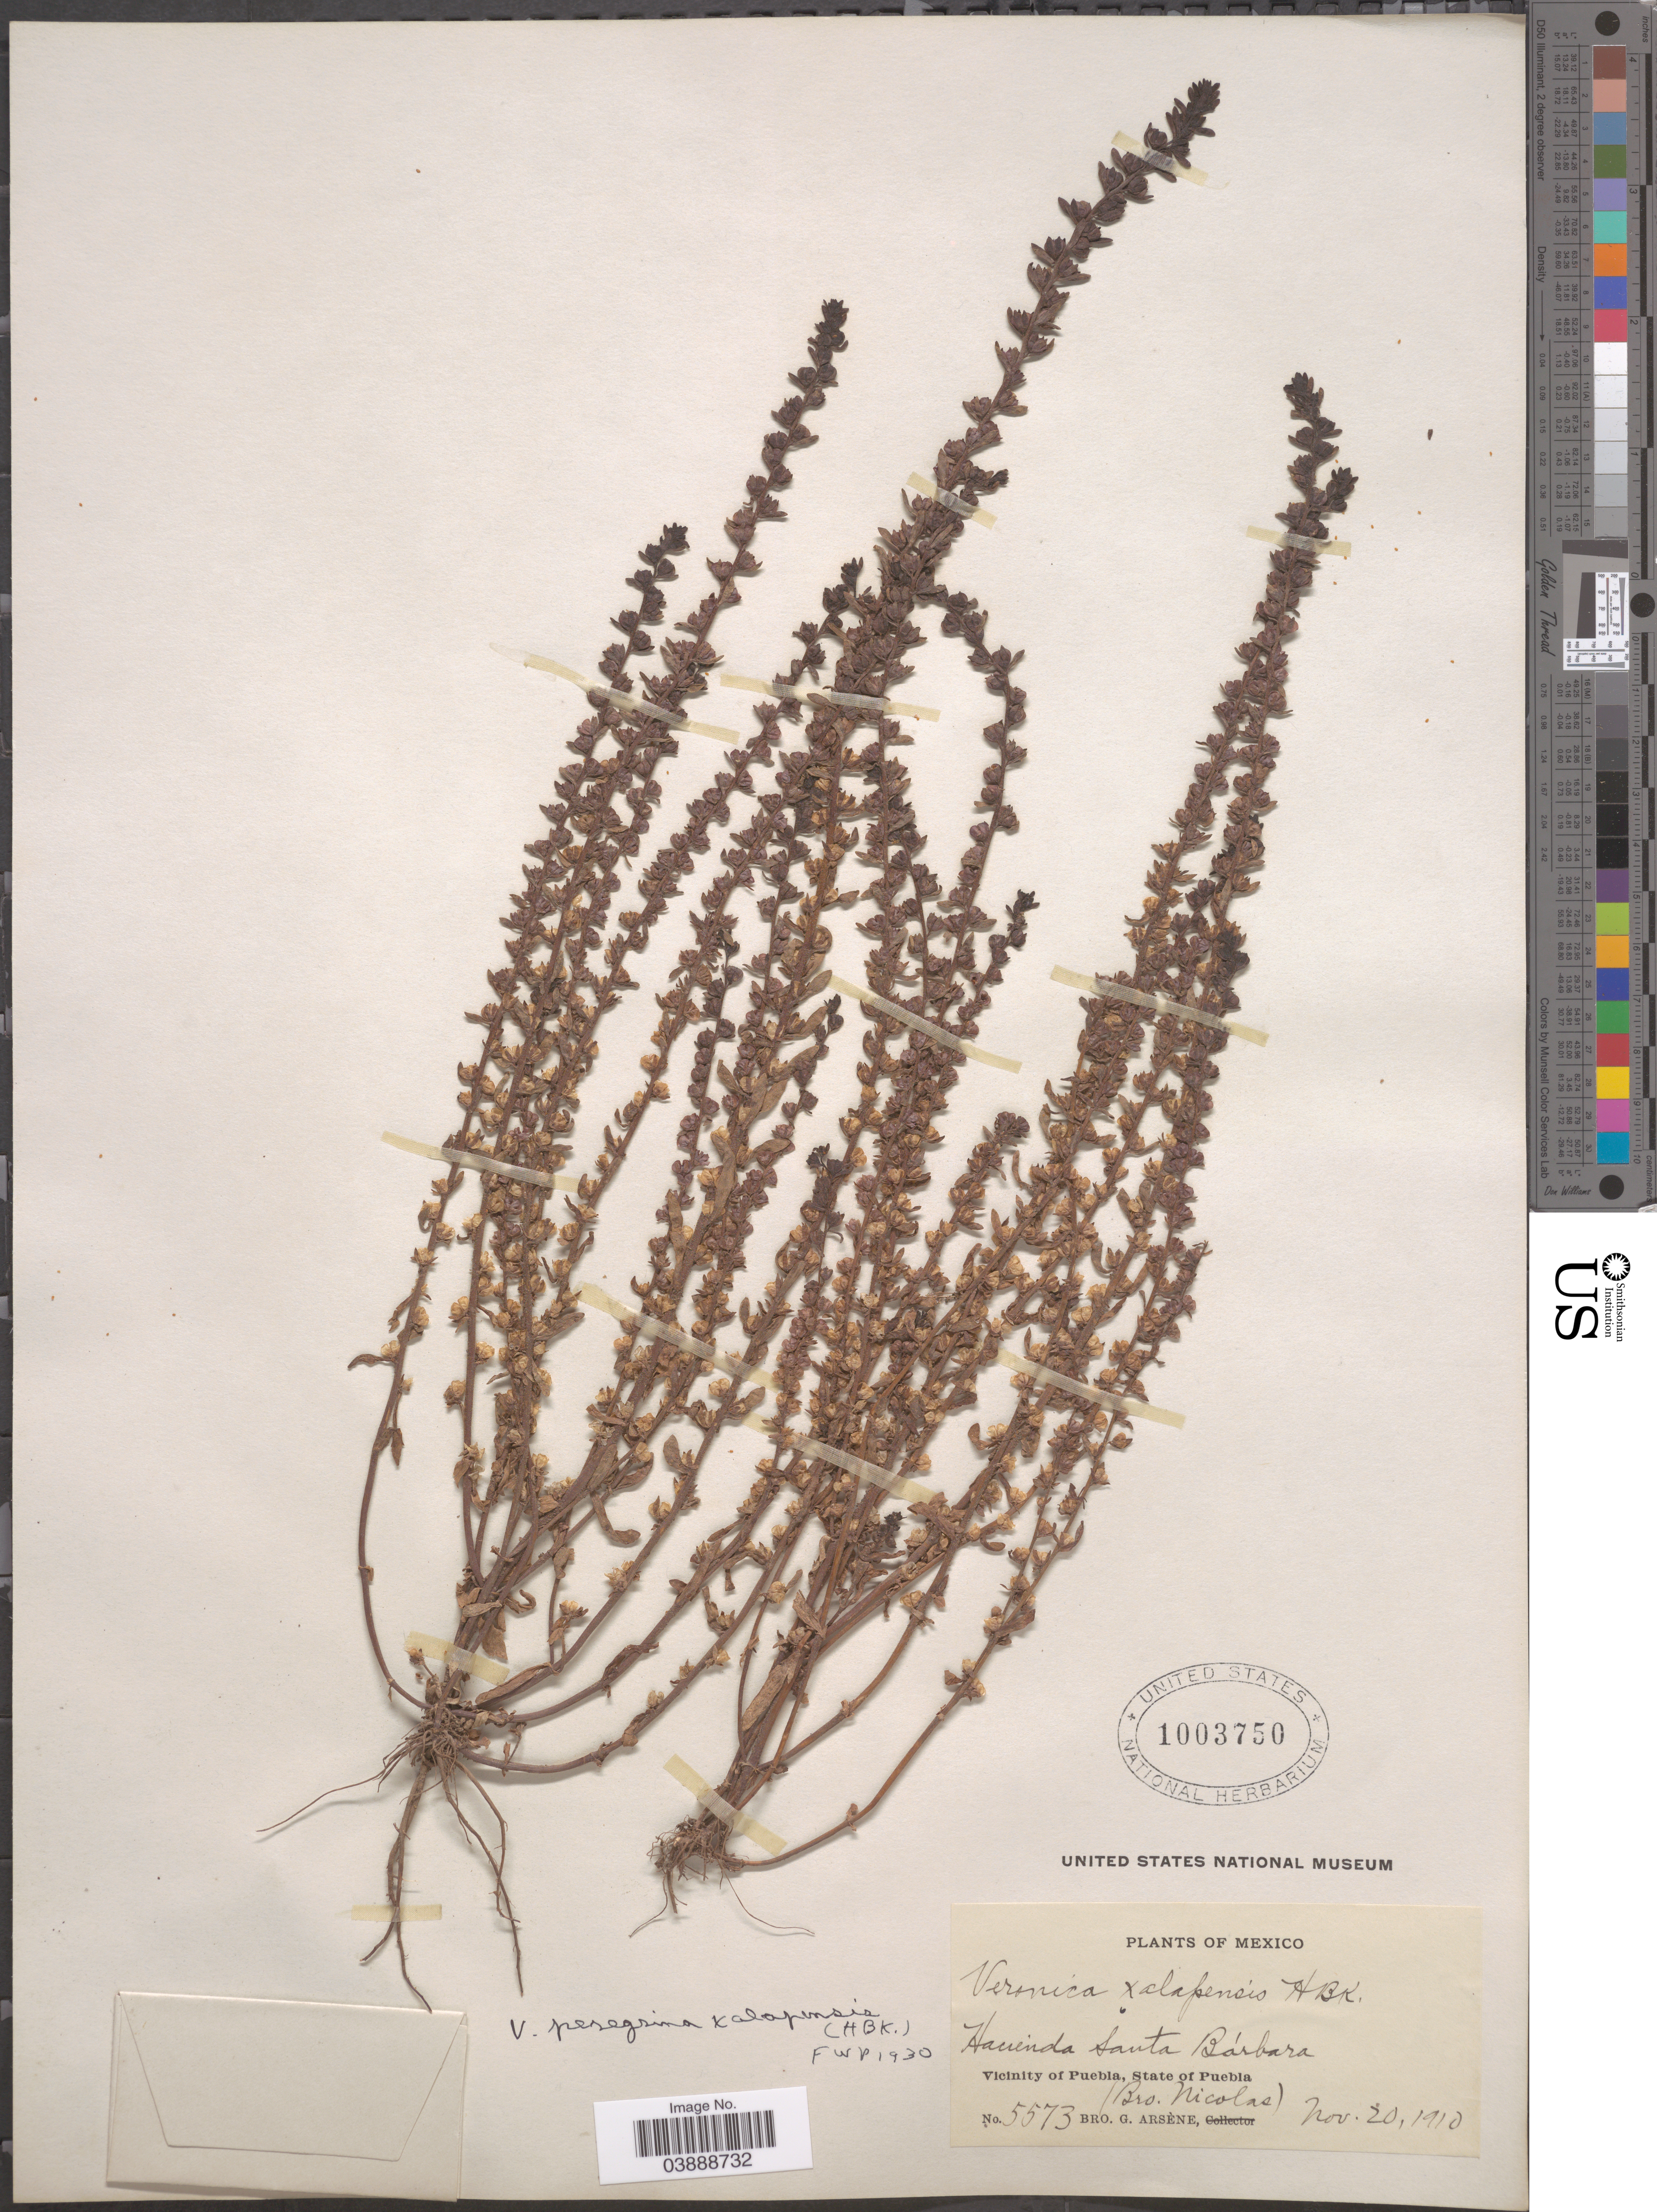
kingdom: Plantae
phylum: Tracheophyta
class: Magnoliopsida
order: Lamiales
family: Plantaginaceae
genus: Veronica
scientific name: Veronica peregrina subsp. xalapensis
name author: (Kunth) Pennell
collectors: Bro. Nicolas & Bro. G. Arsène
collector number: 5573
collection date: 1910-11-20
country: Mexico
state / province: Puebla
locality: Hacienda Santa Bárbara. Vicinity of Puebla.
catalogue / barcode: US 1003750